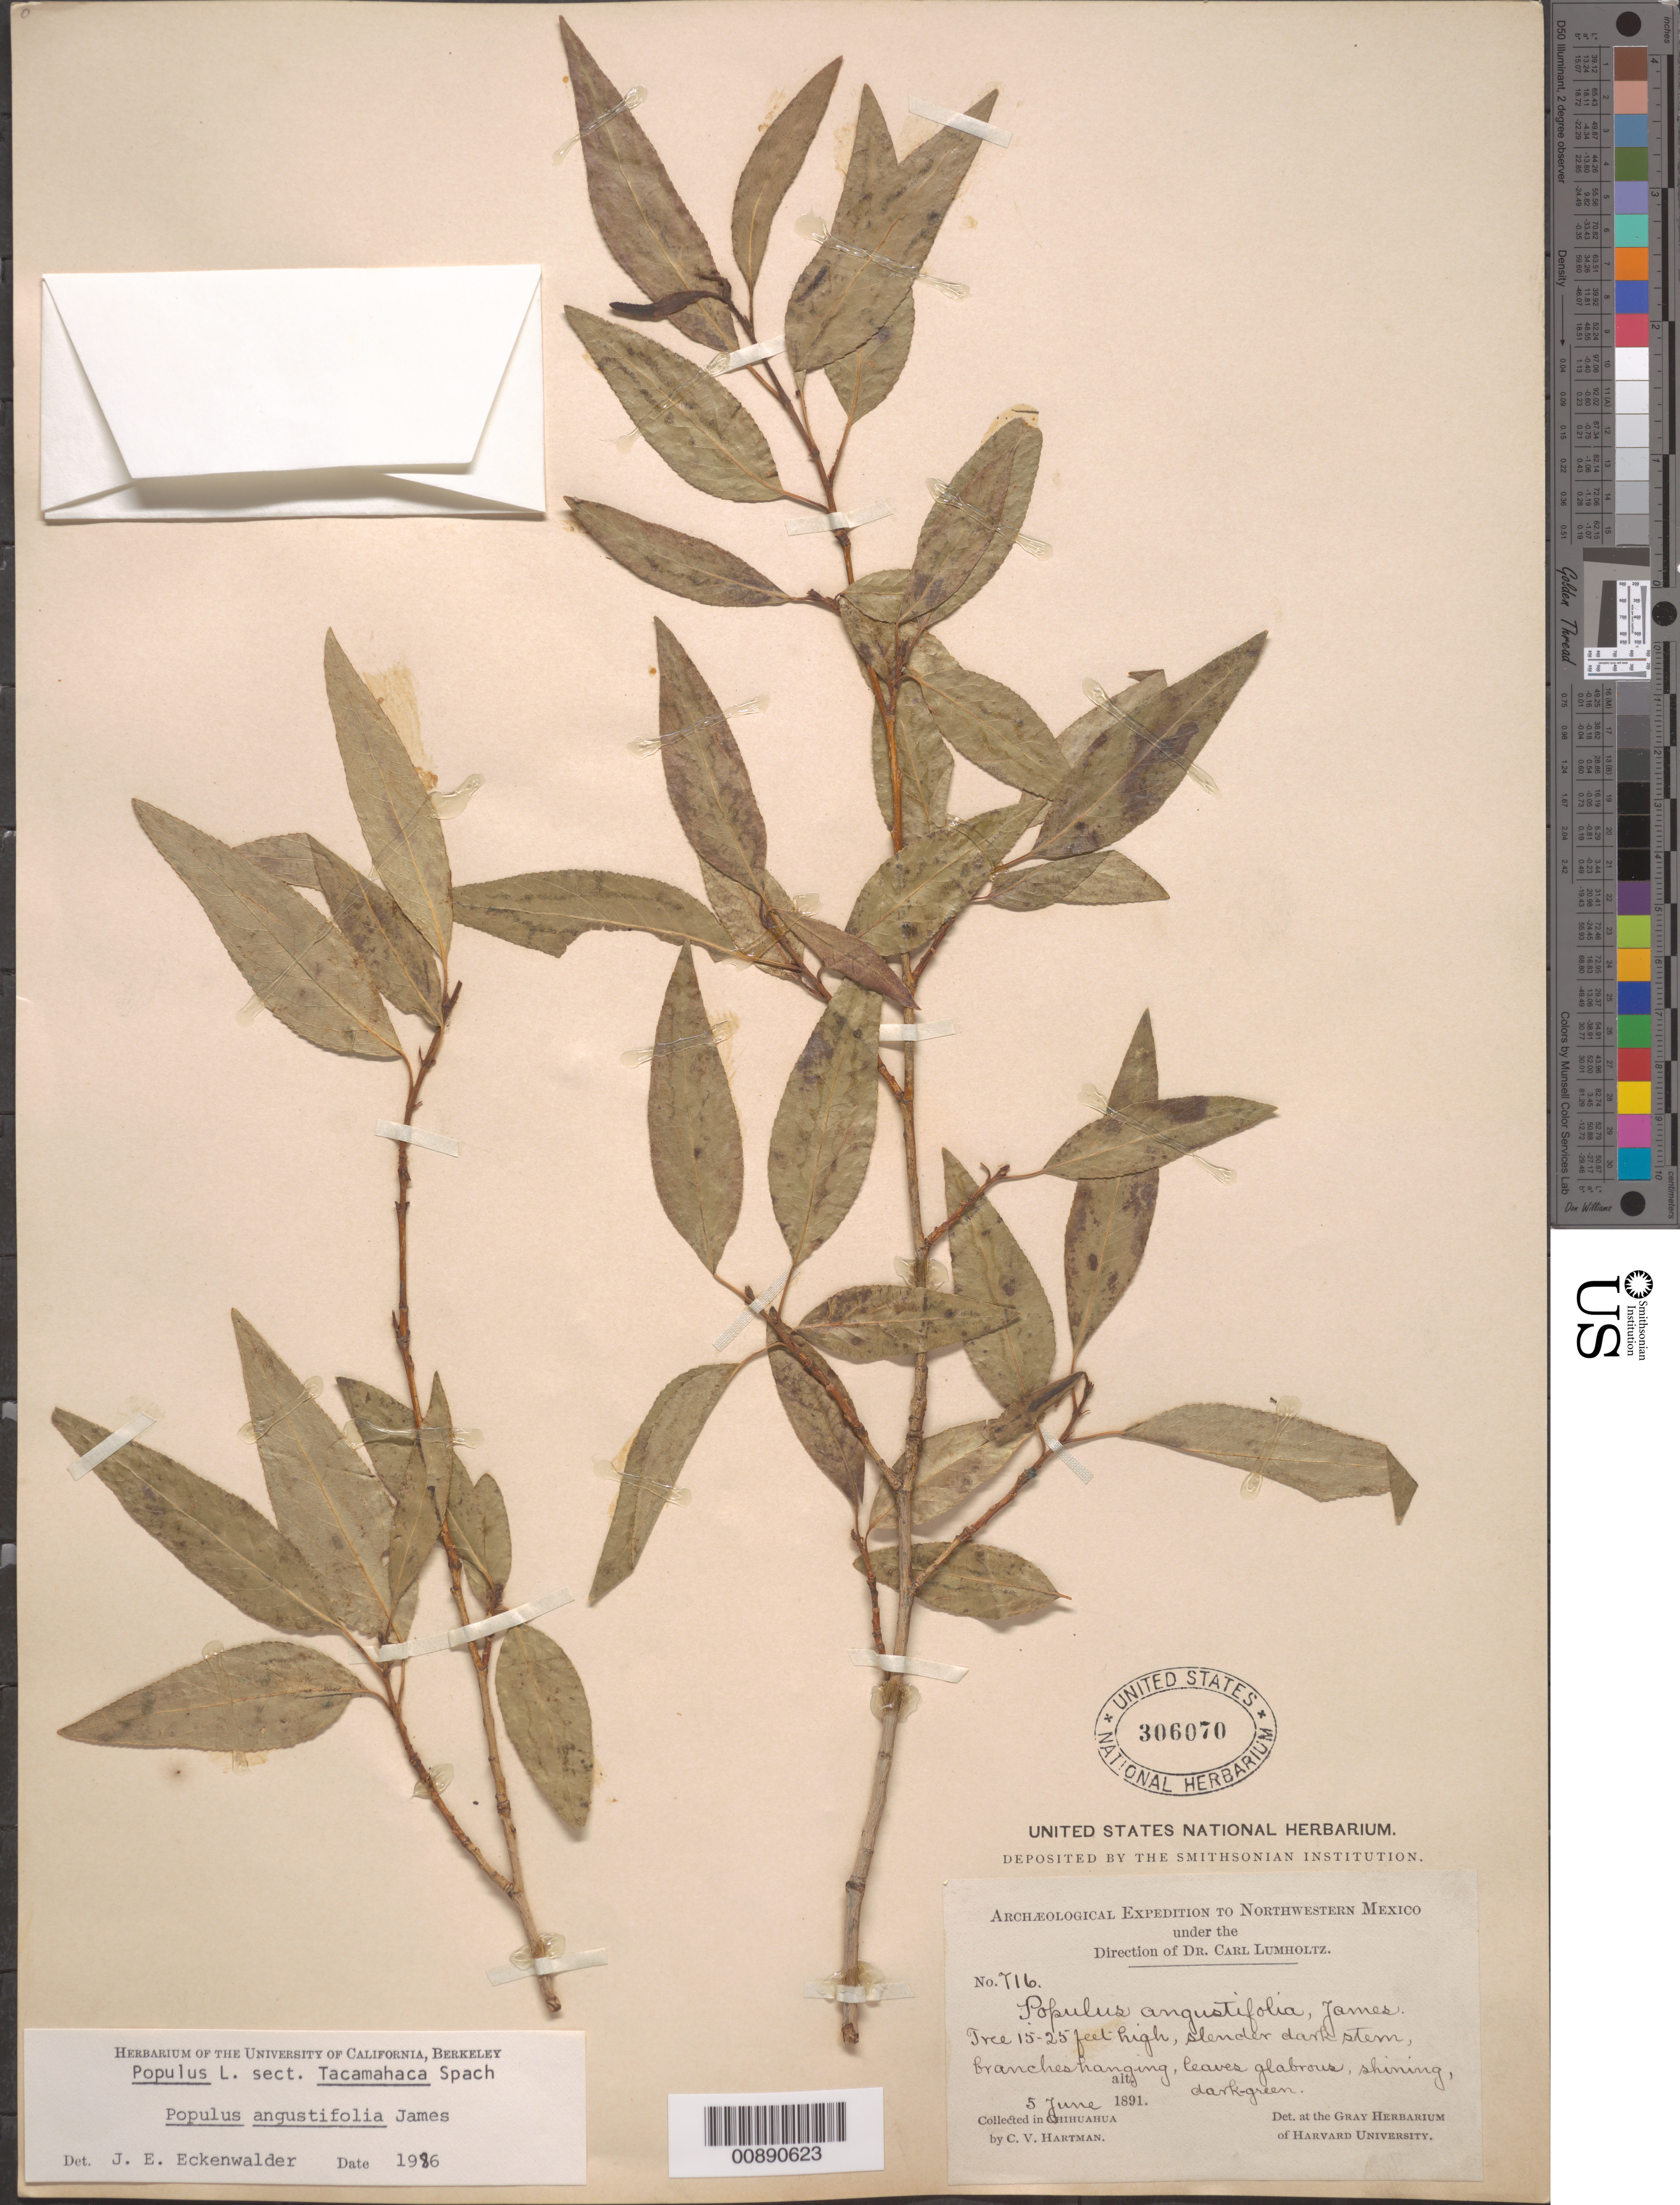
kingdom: Plantae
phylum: Tracheophyta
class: Magnoliopsida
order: Malpighiales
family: Salicaceae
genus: Populus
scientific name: Populus angustifolia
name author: E. James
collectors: C. V. Hartman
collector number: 716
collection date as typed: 05 Jun 1891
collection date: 1891-06-05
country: Mexico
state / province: Chihuahua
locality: Chihuahua.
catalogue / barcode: US 306070